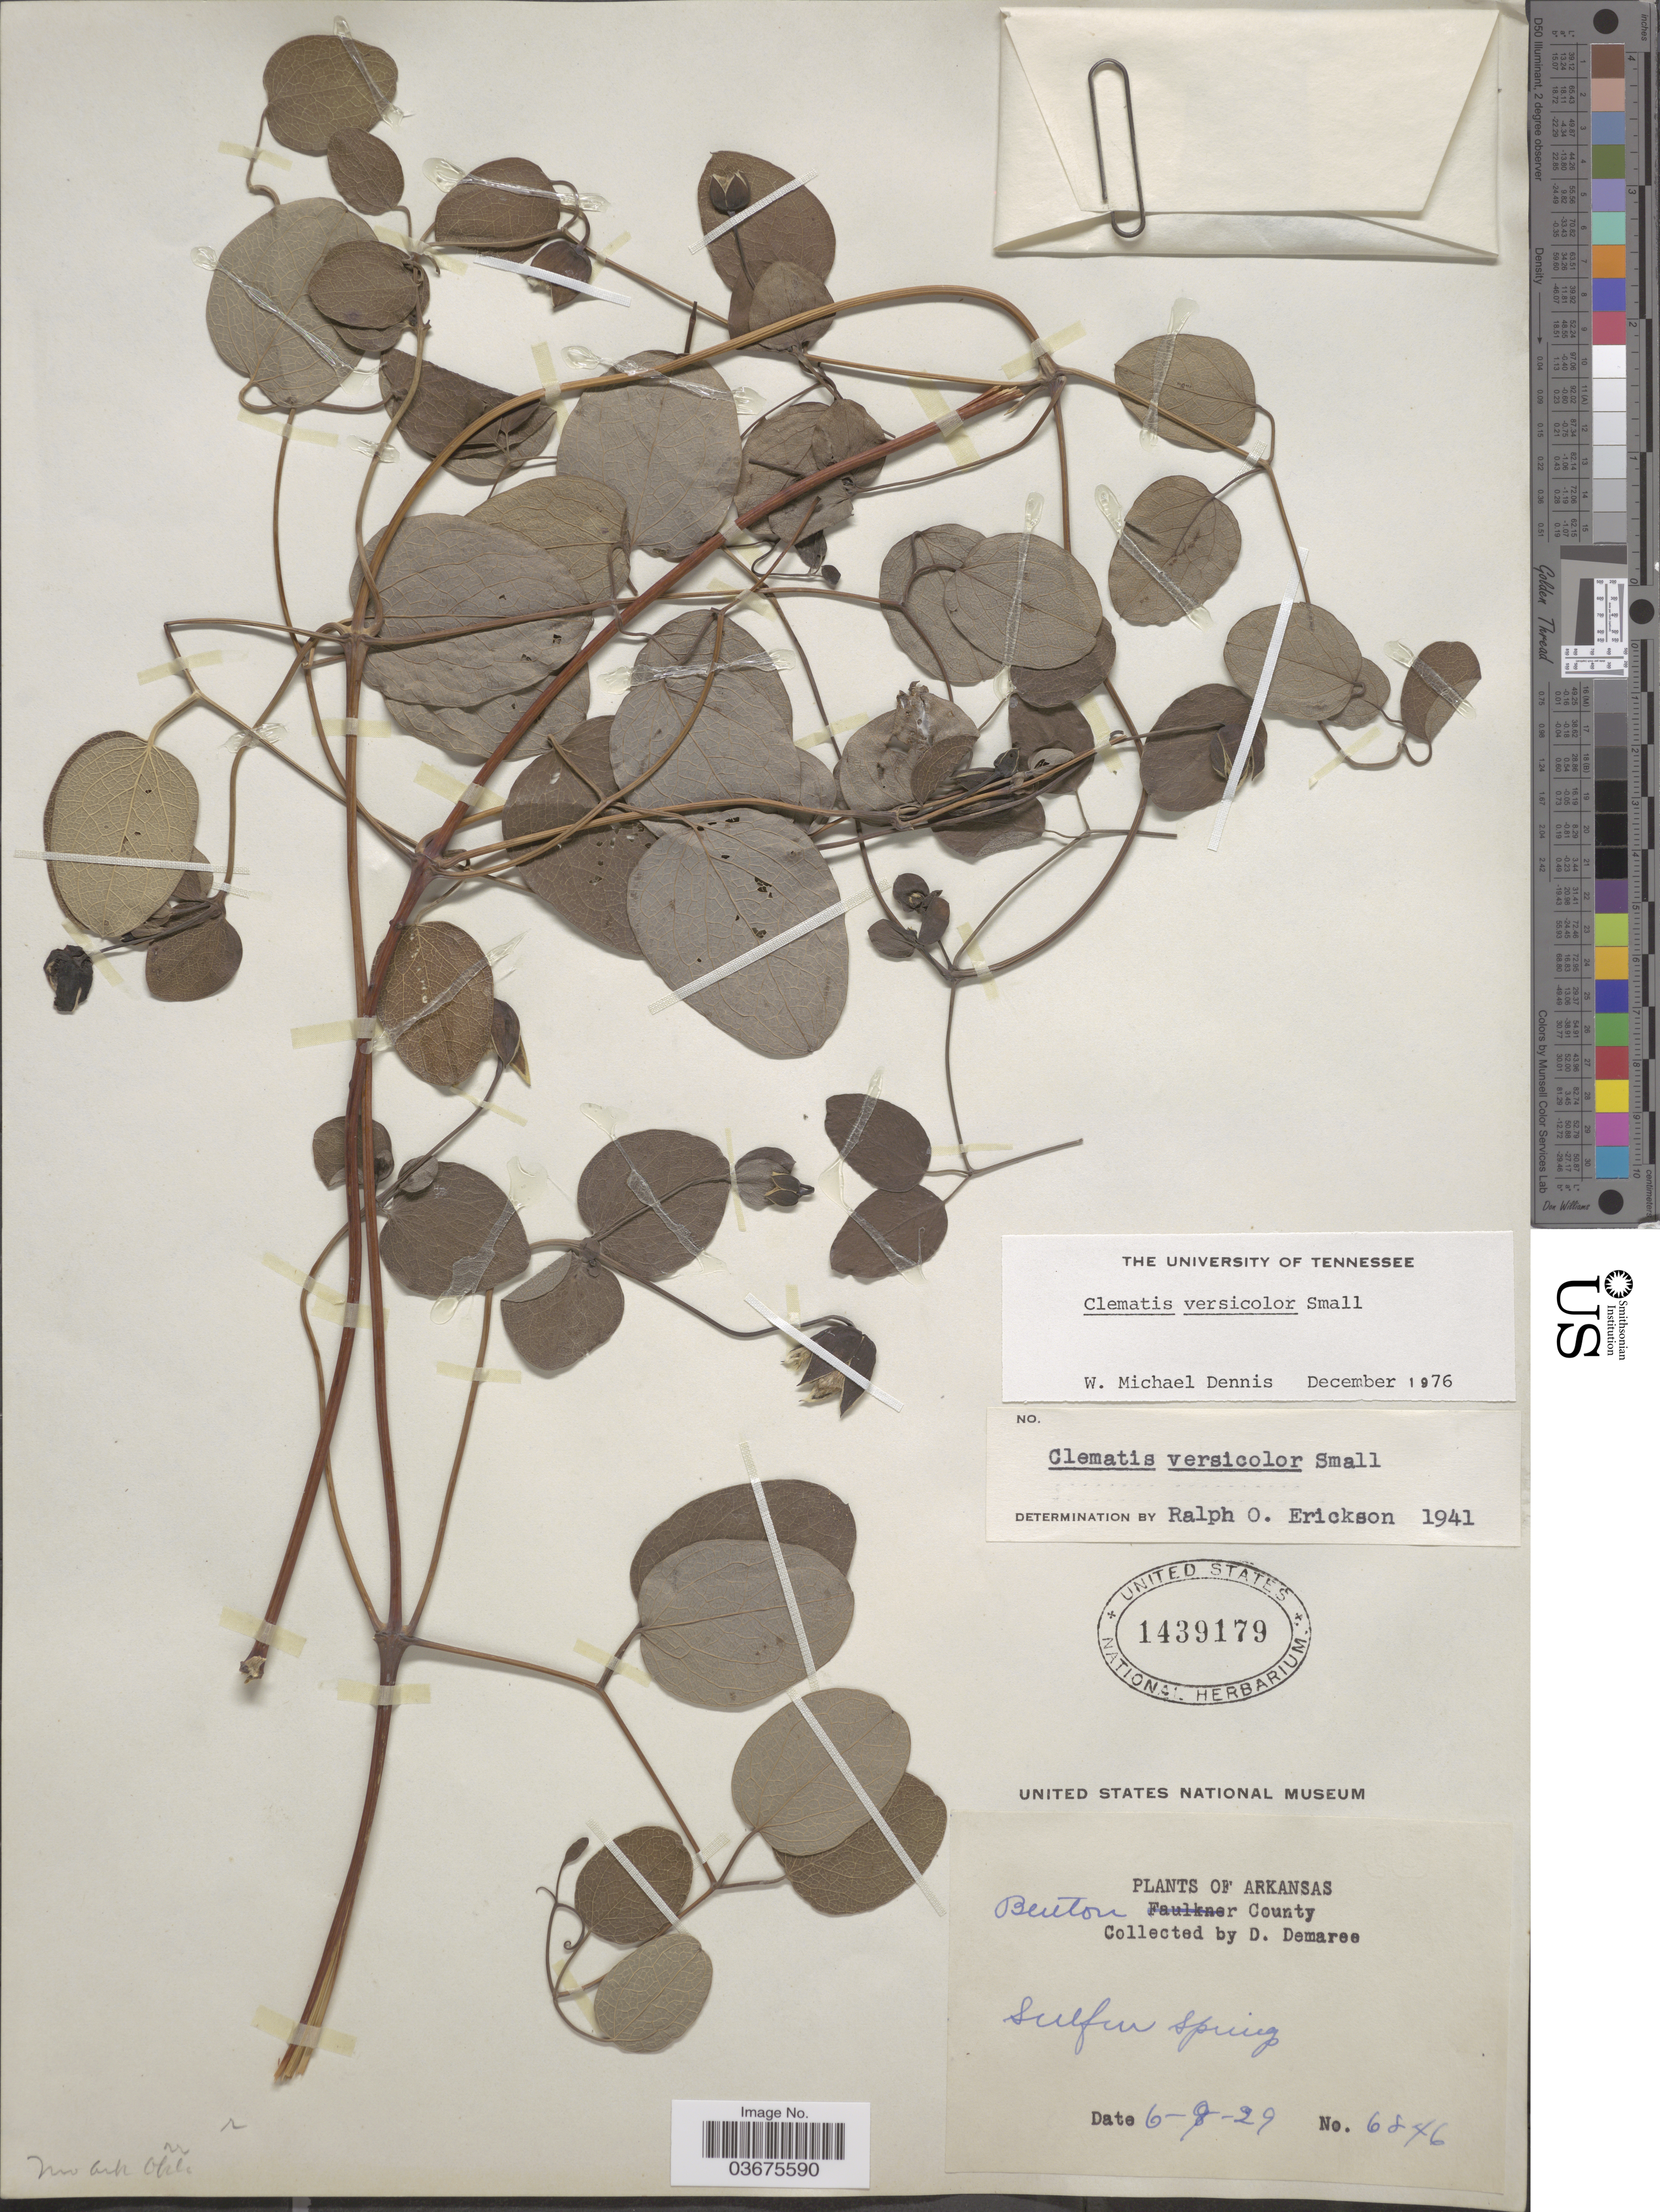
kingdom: Plantae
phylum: Tracheophyta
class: Magnoliopsida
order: Ranunculales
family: Ranunculaceae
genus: Clematis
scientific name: Clematis versicolor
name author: Small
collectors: D. Demaree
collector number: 6846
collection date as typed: Transcribed d/m/y: 9/6/29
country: United States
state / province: Arkansas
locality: Benton County. Sulfur Spring.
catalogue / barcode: US 1439179